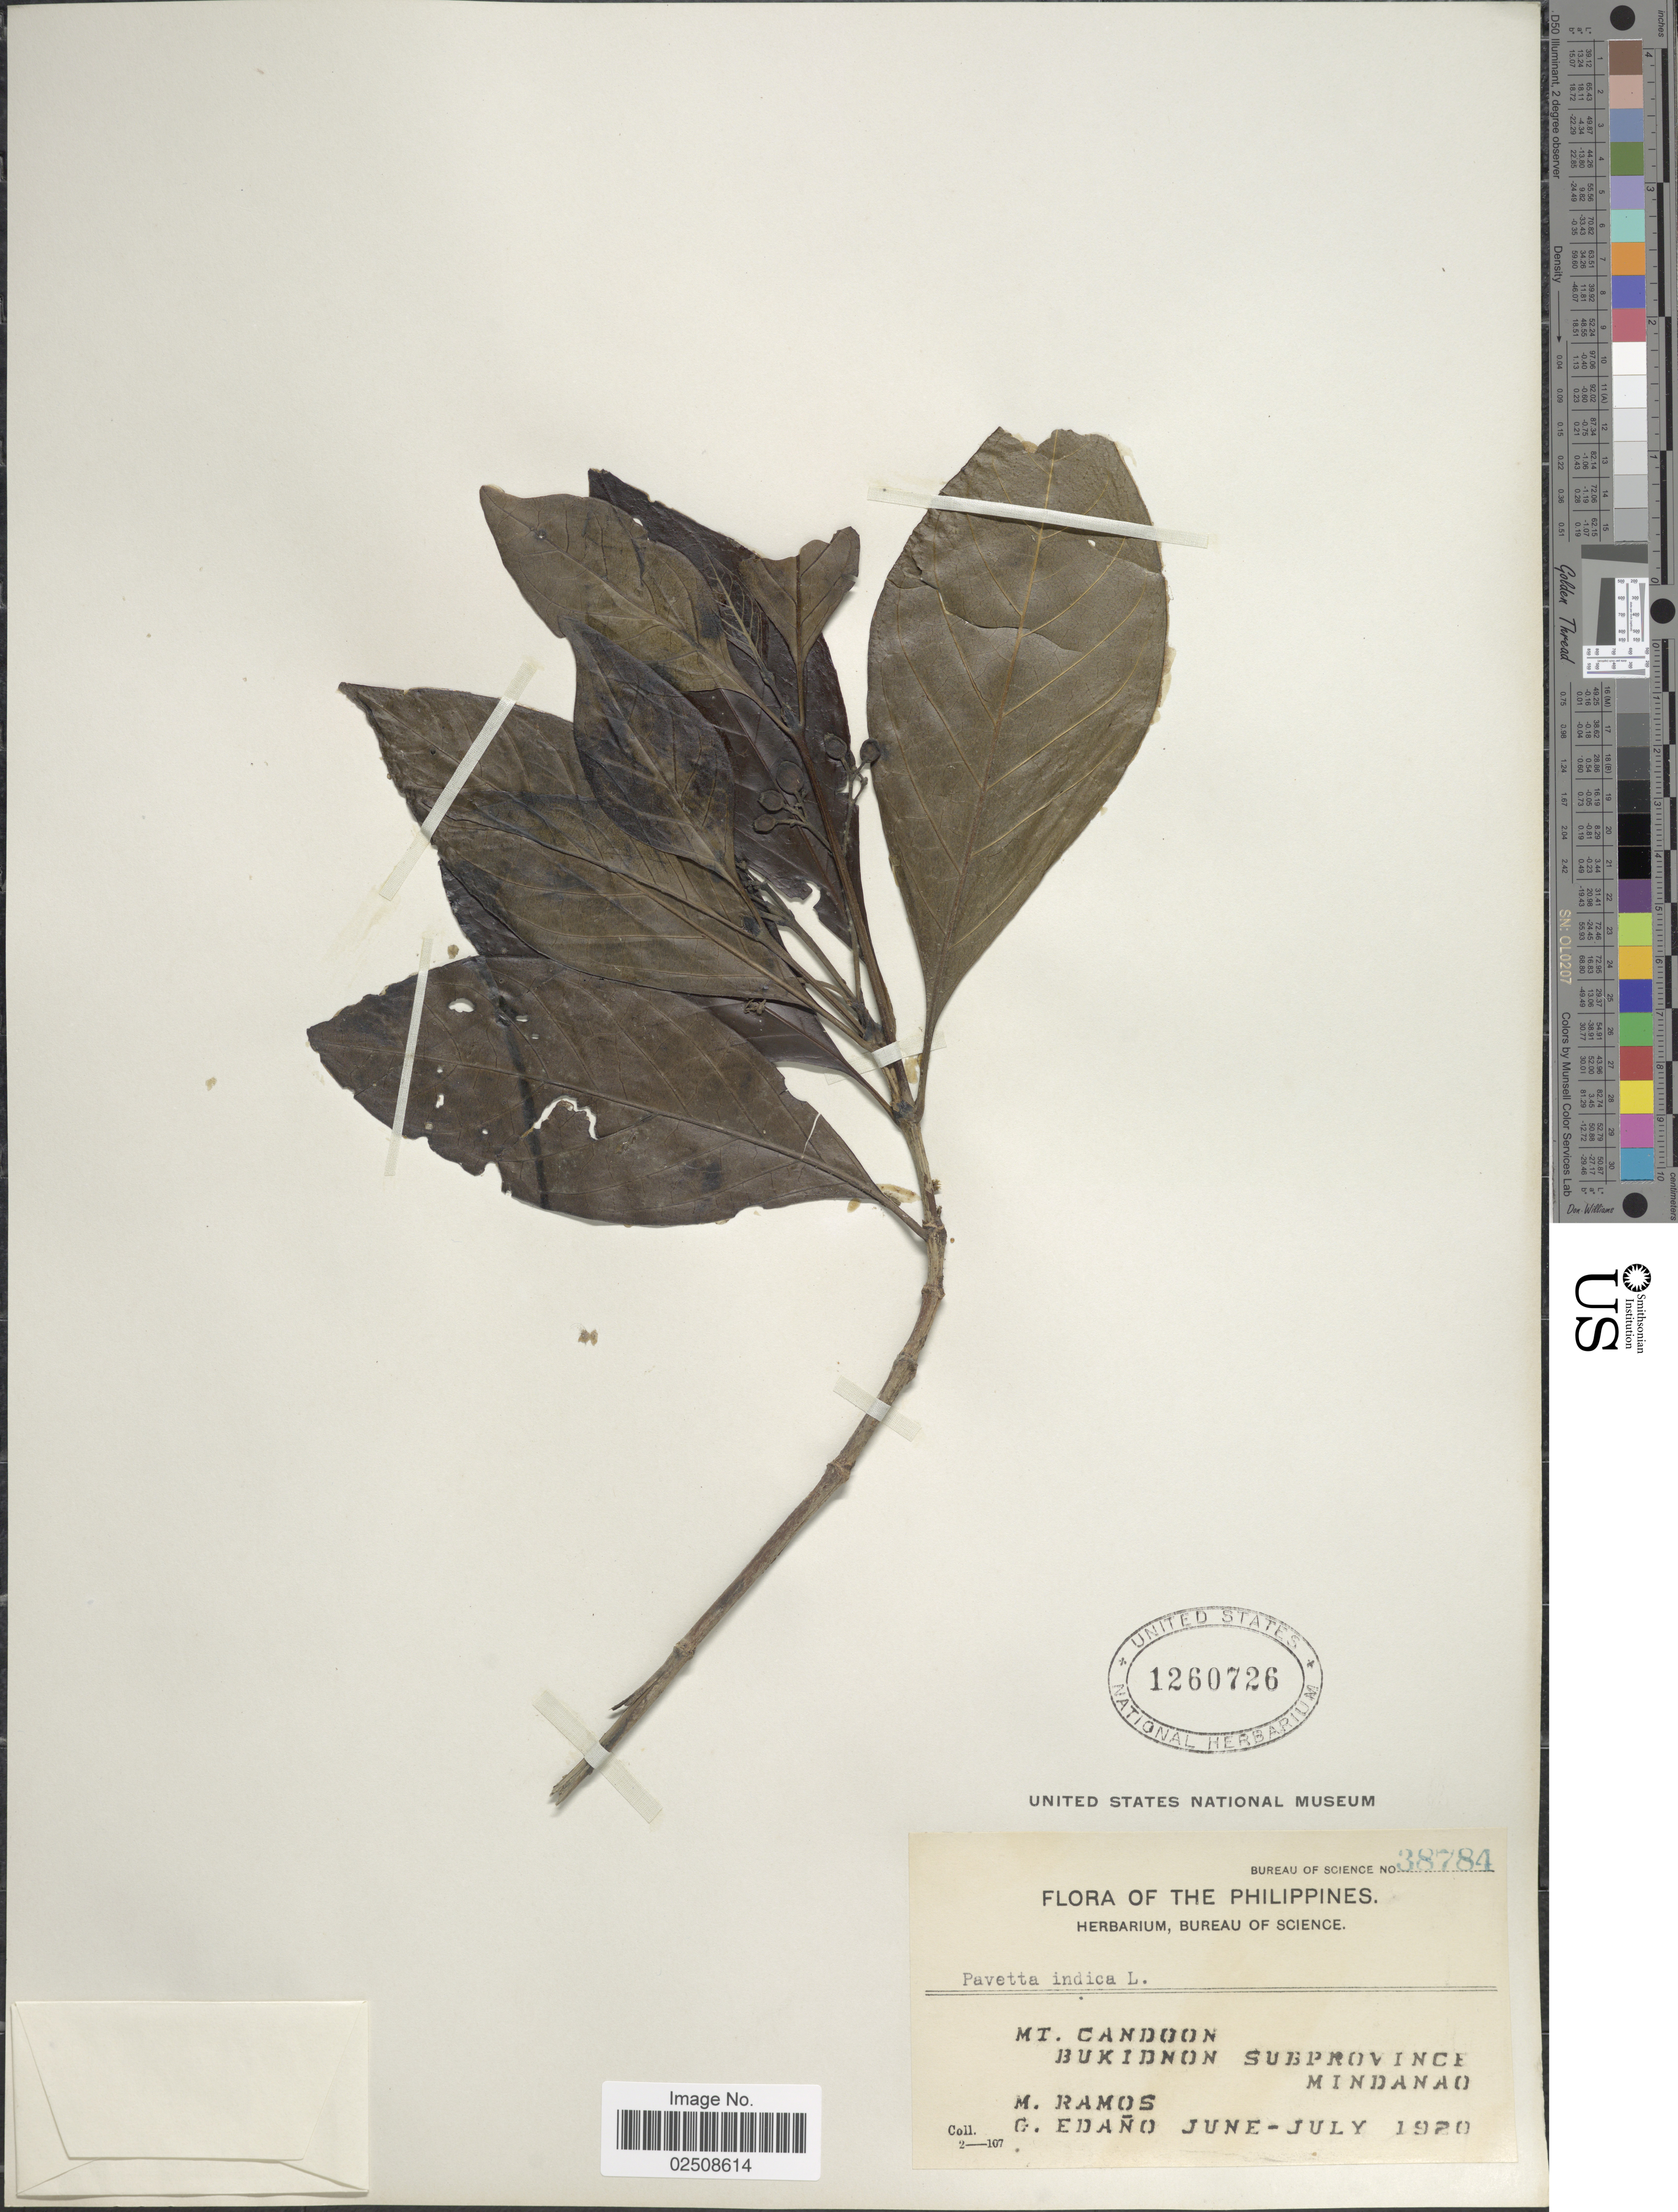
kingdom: Plantae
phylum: Tracheophyta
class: Magnoliopsida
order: Gentianales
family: Rubiaceae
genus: Pavetta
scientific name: Pavetta indica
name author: L.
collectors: M. Ramos & G. Edaño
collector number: Bureau of Science 38784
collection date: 1920-06/1920-07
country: Philippines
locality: Mt. Candoon. Bukidnon Subprovince. Mindanao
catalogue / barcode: US 1260726